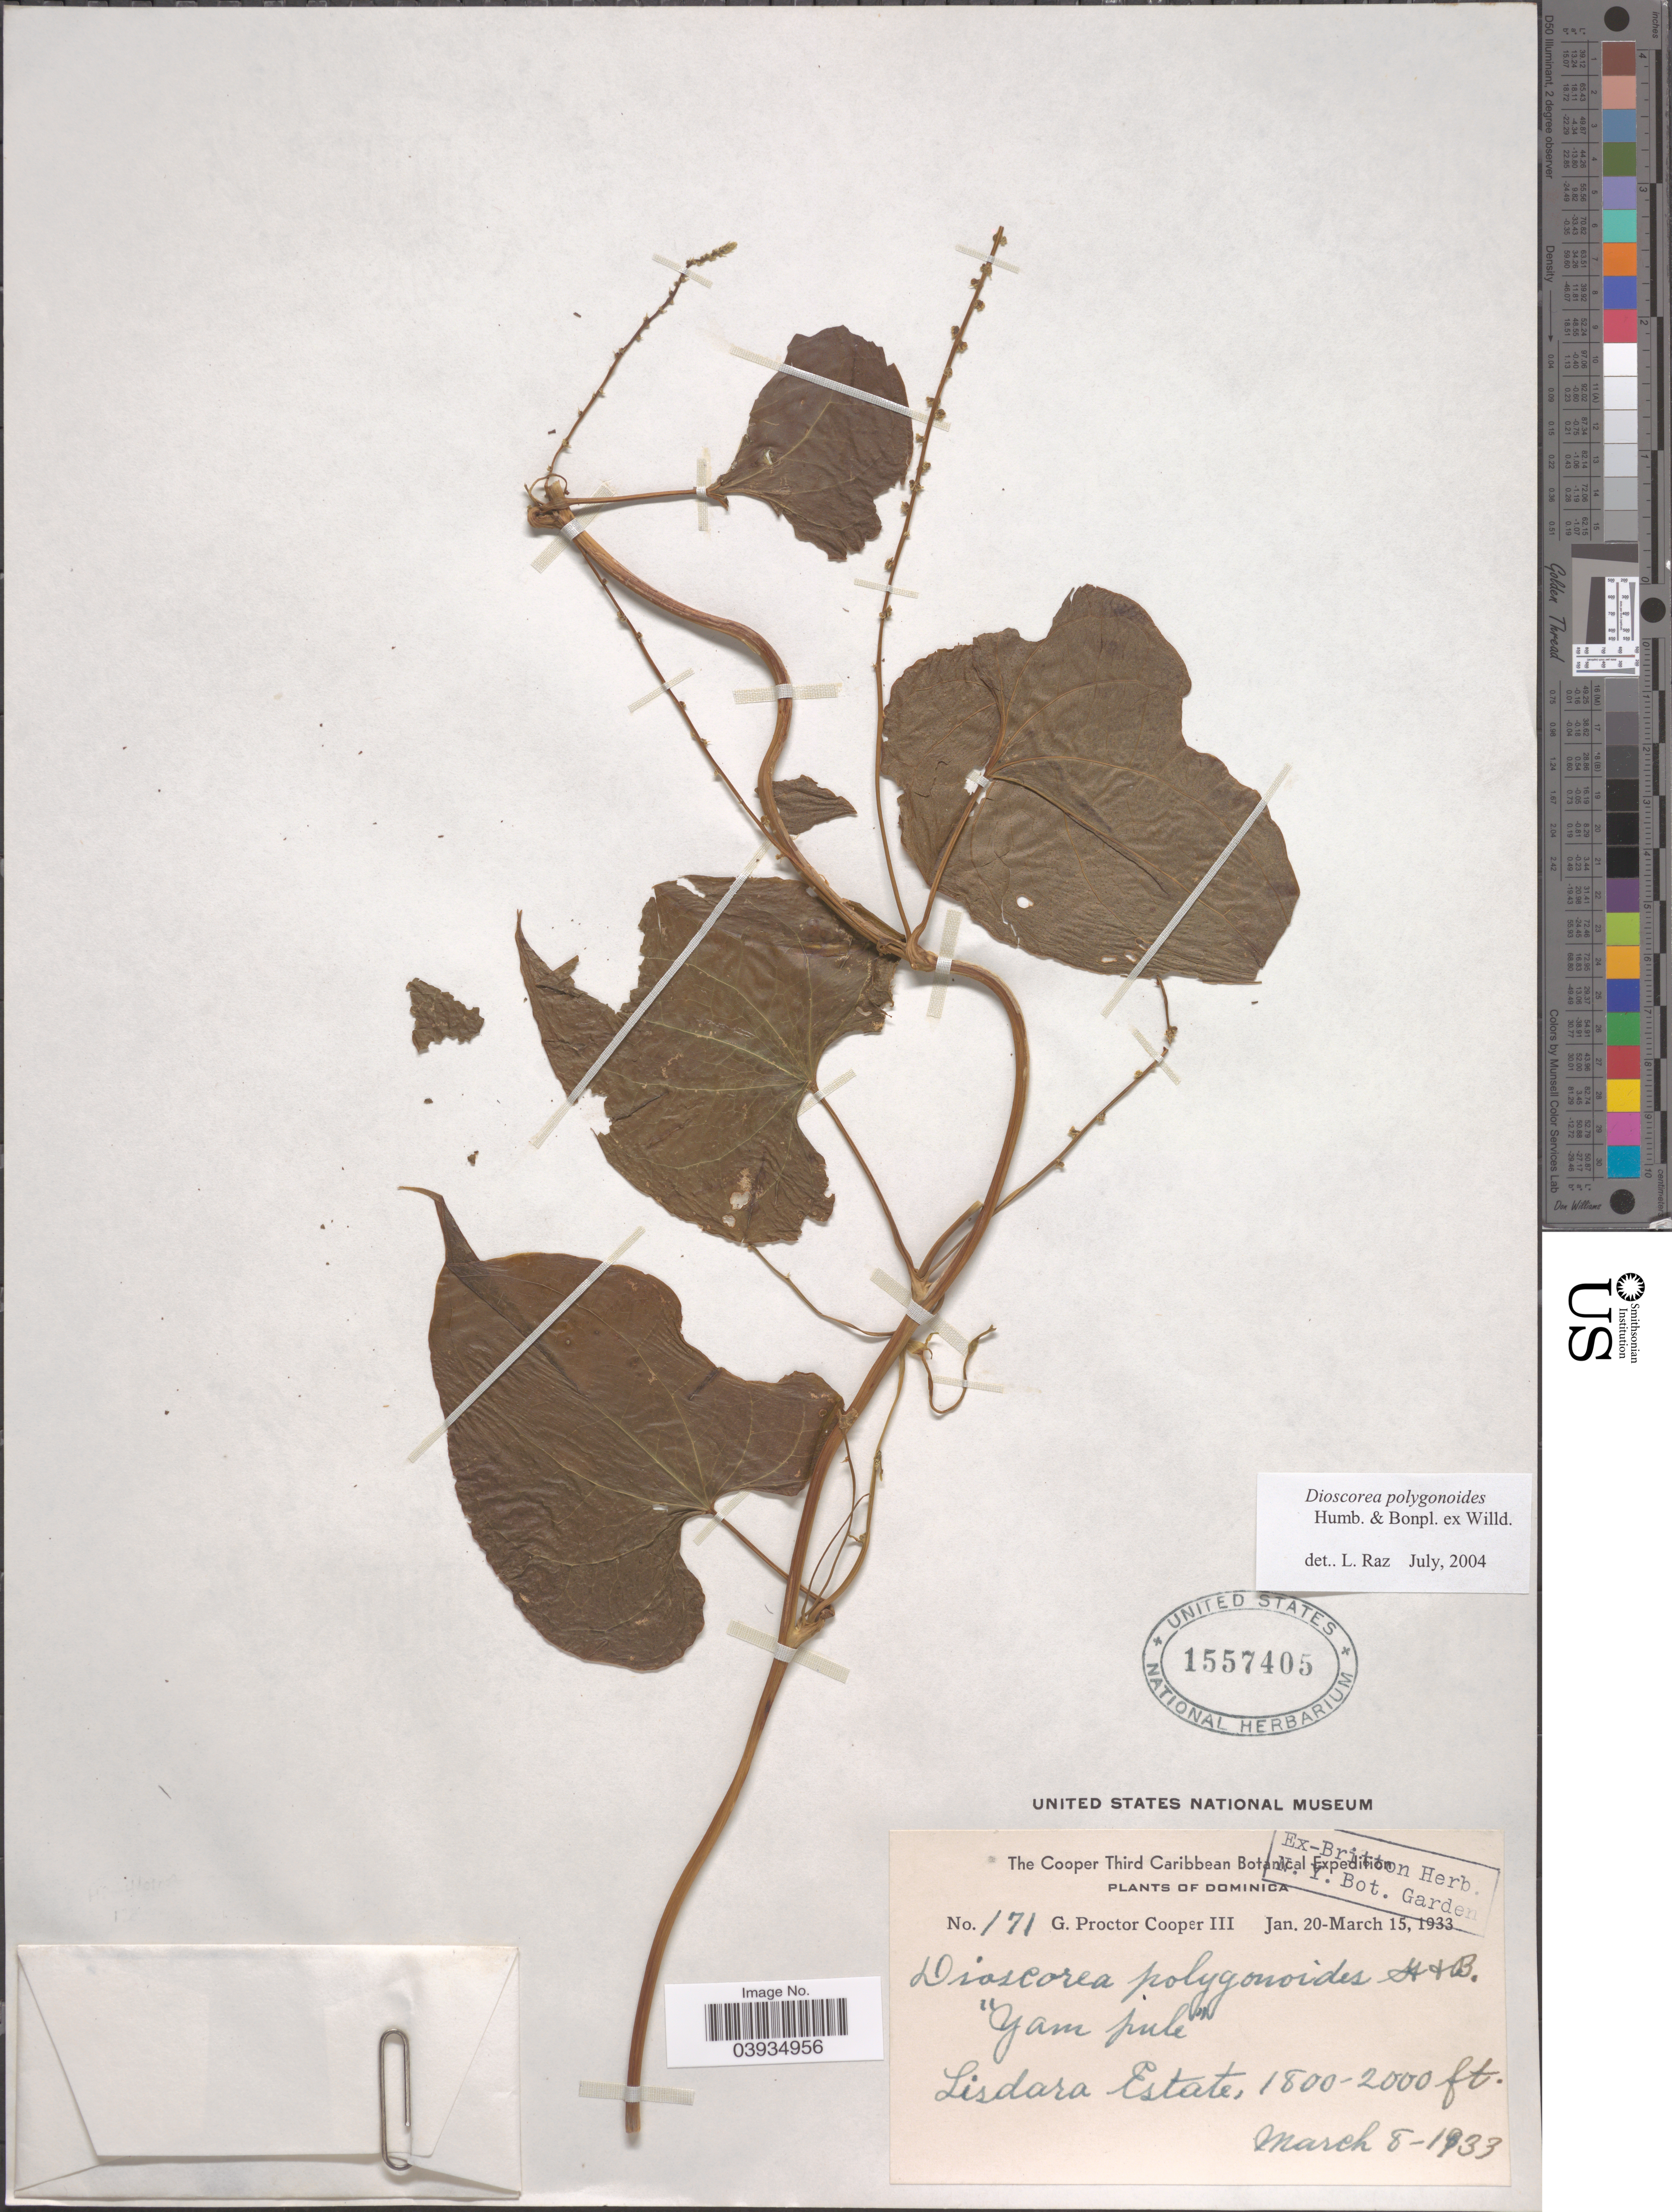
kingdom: Plantae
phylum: Tracheophyta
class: Liliopsida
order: Dioscoreales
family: Dioscoreaceae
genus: Dioscorea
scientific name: Dioscorea polygonoides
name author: Humb. & Bonpl. ex Willd.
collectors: G. Cooper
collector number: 171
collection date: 1933-03-08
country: Dominica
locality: Lisdara Estate.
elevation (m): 549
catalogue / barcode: US 1557405